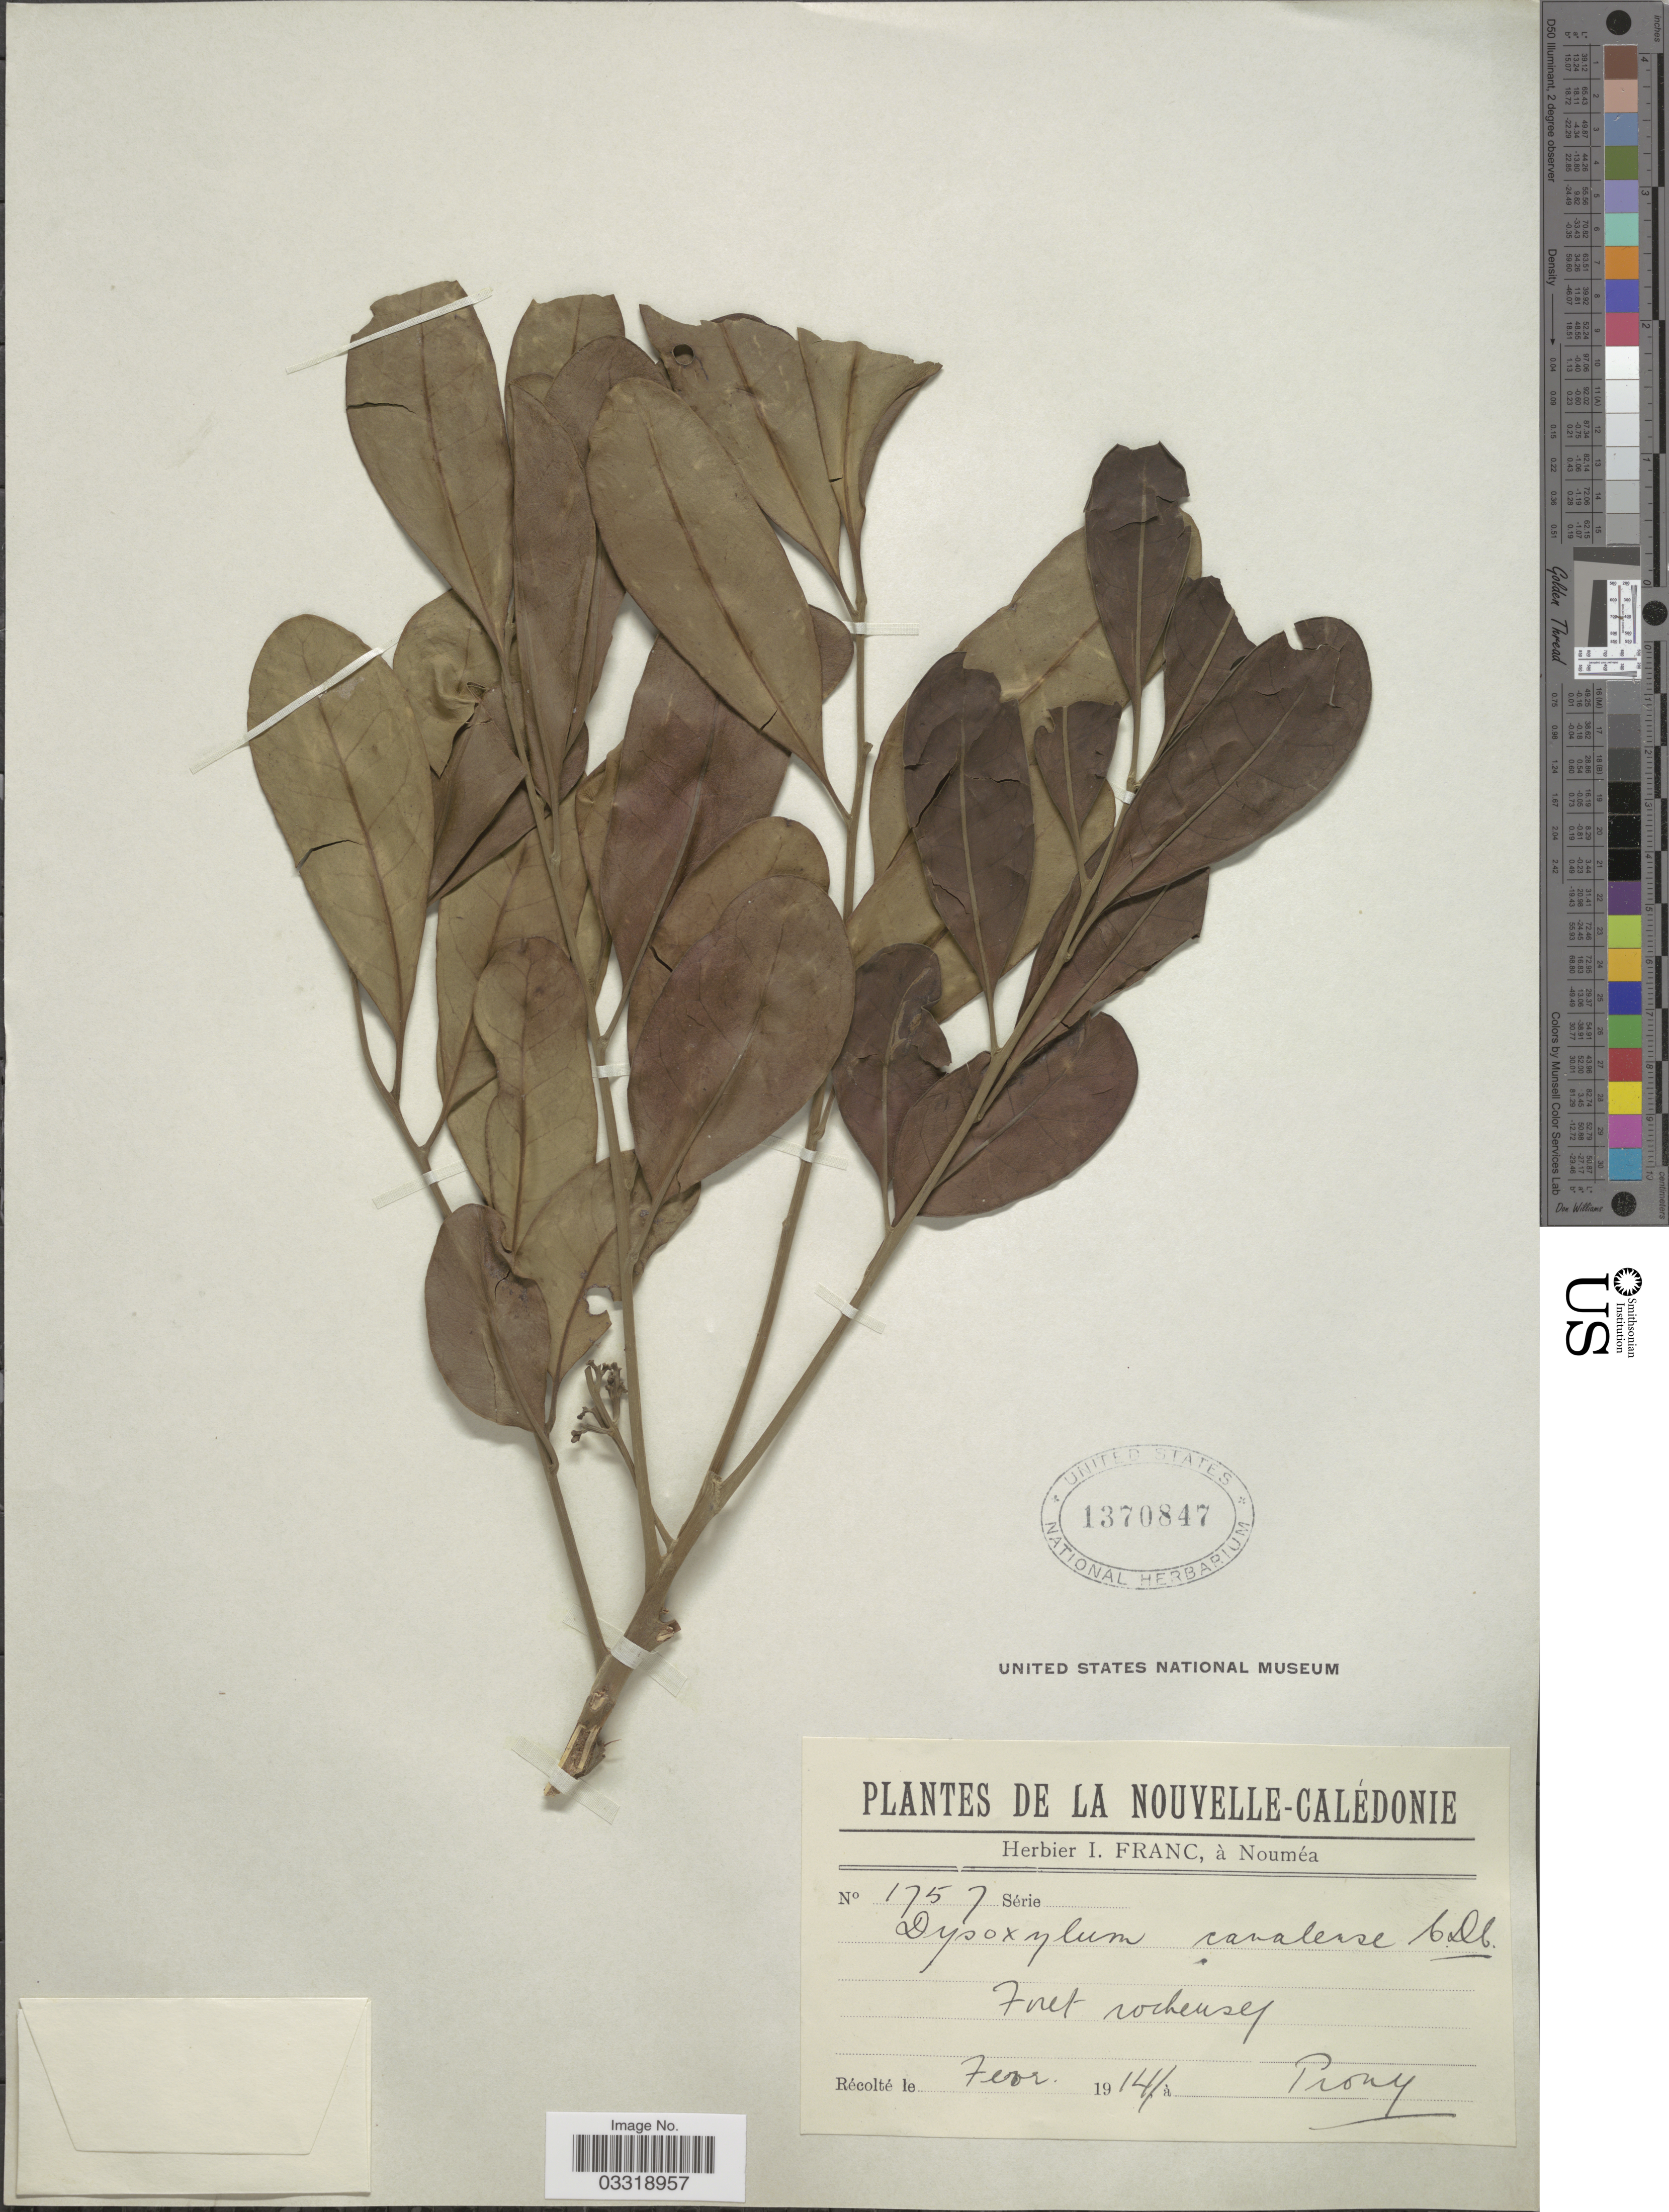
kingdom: Plantae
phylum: Tracheophyta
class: Magnoliopsida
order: Sapindales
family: Meliaceae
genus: Didymocheton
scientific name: Didymocheton canalensis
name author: (Baill.) Holzmeyer & Mabb.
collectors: ex herb. I. Franc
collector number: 1757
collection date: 1914-05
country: New Caledonia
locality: La Nouvelle-Calédonie. Prony.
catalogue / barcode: US 1370847